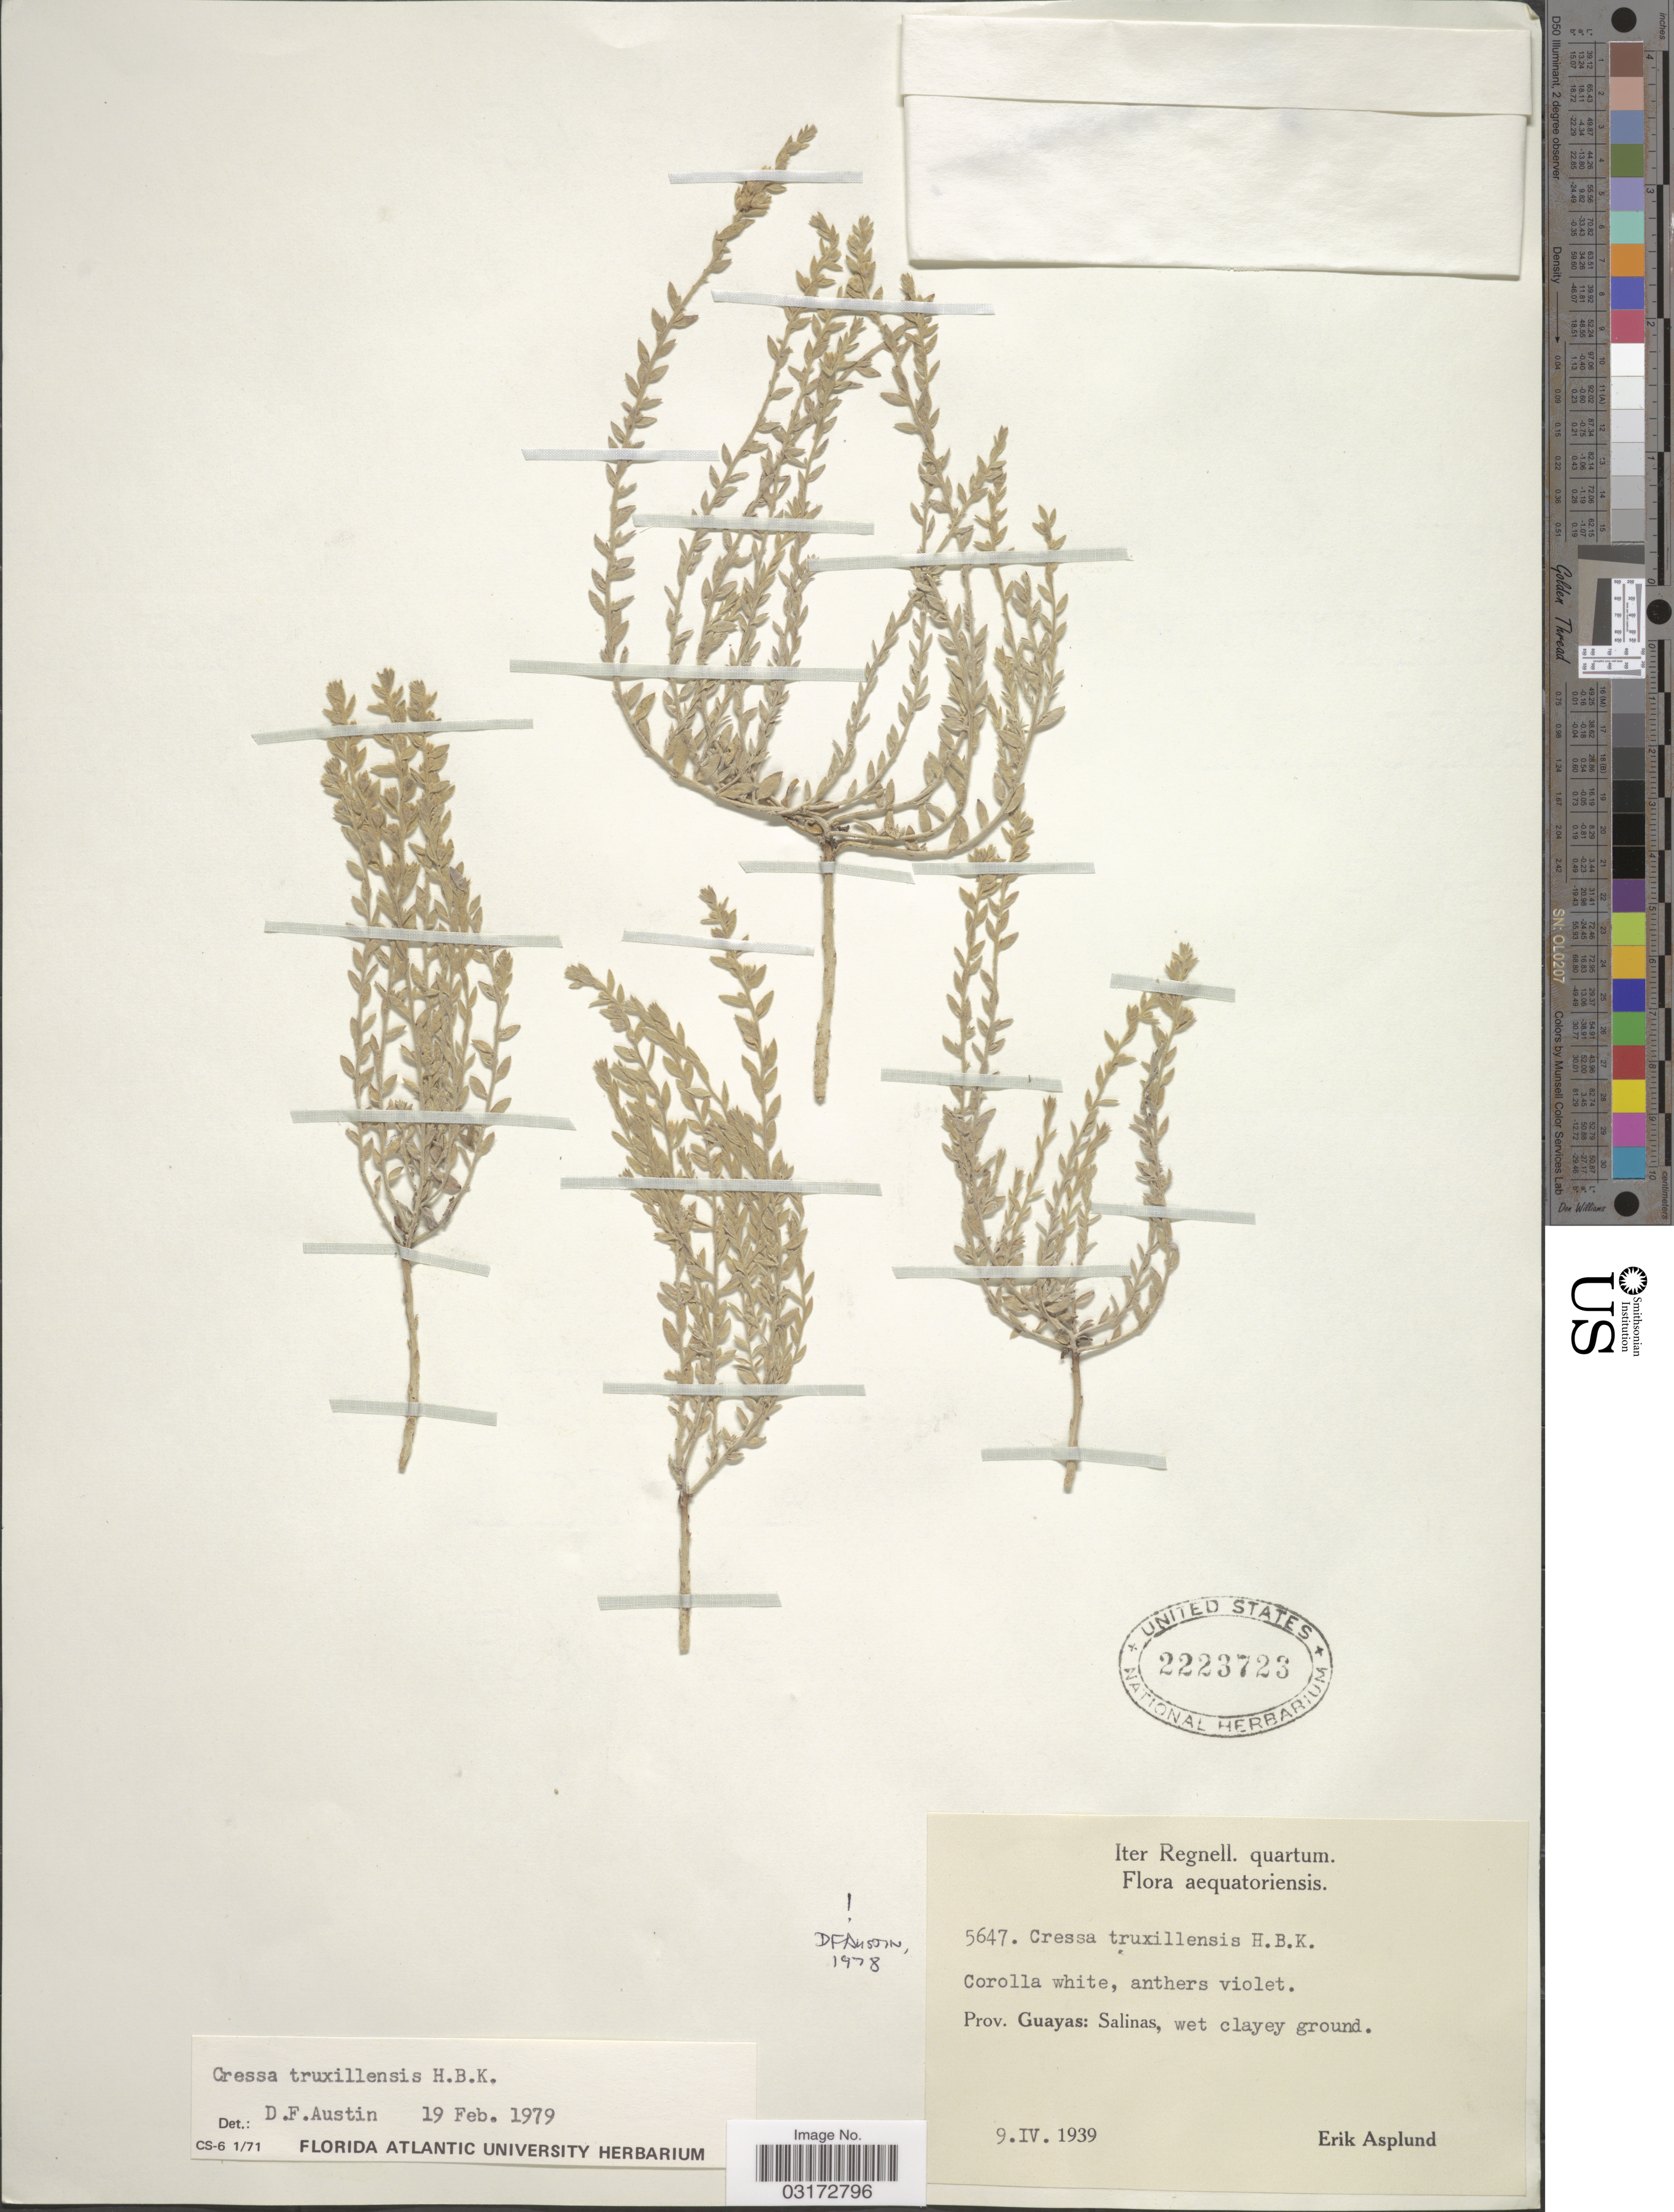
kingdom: Plantae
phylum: Tracheophyta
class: Magnoliopsida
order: Solanales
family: Convolvulaceae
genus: Cressa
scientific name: Cressa truxillensis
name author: Kunth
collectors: E. Asplund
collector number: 5647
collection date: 1939-04-09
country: Ecuador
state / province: Guayas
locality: Aequatoriensis, Prov. Guayas: Salinas.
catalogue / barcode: US 2223723